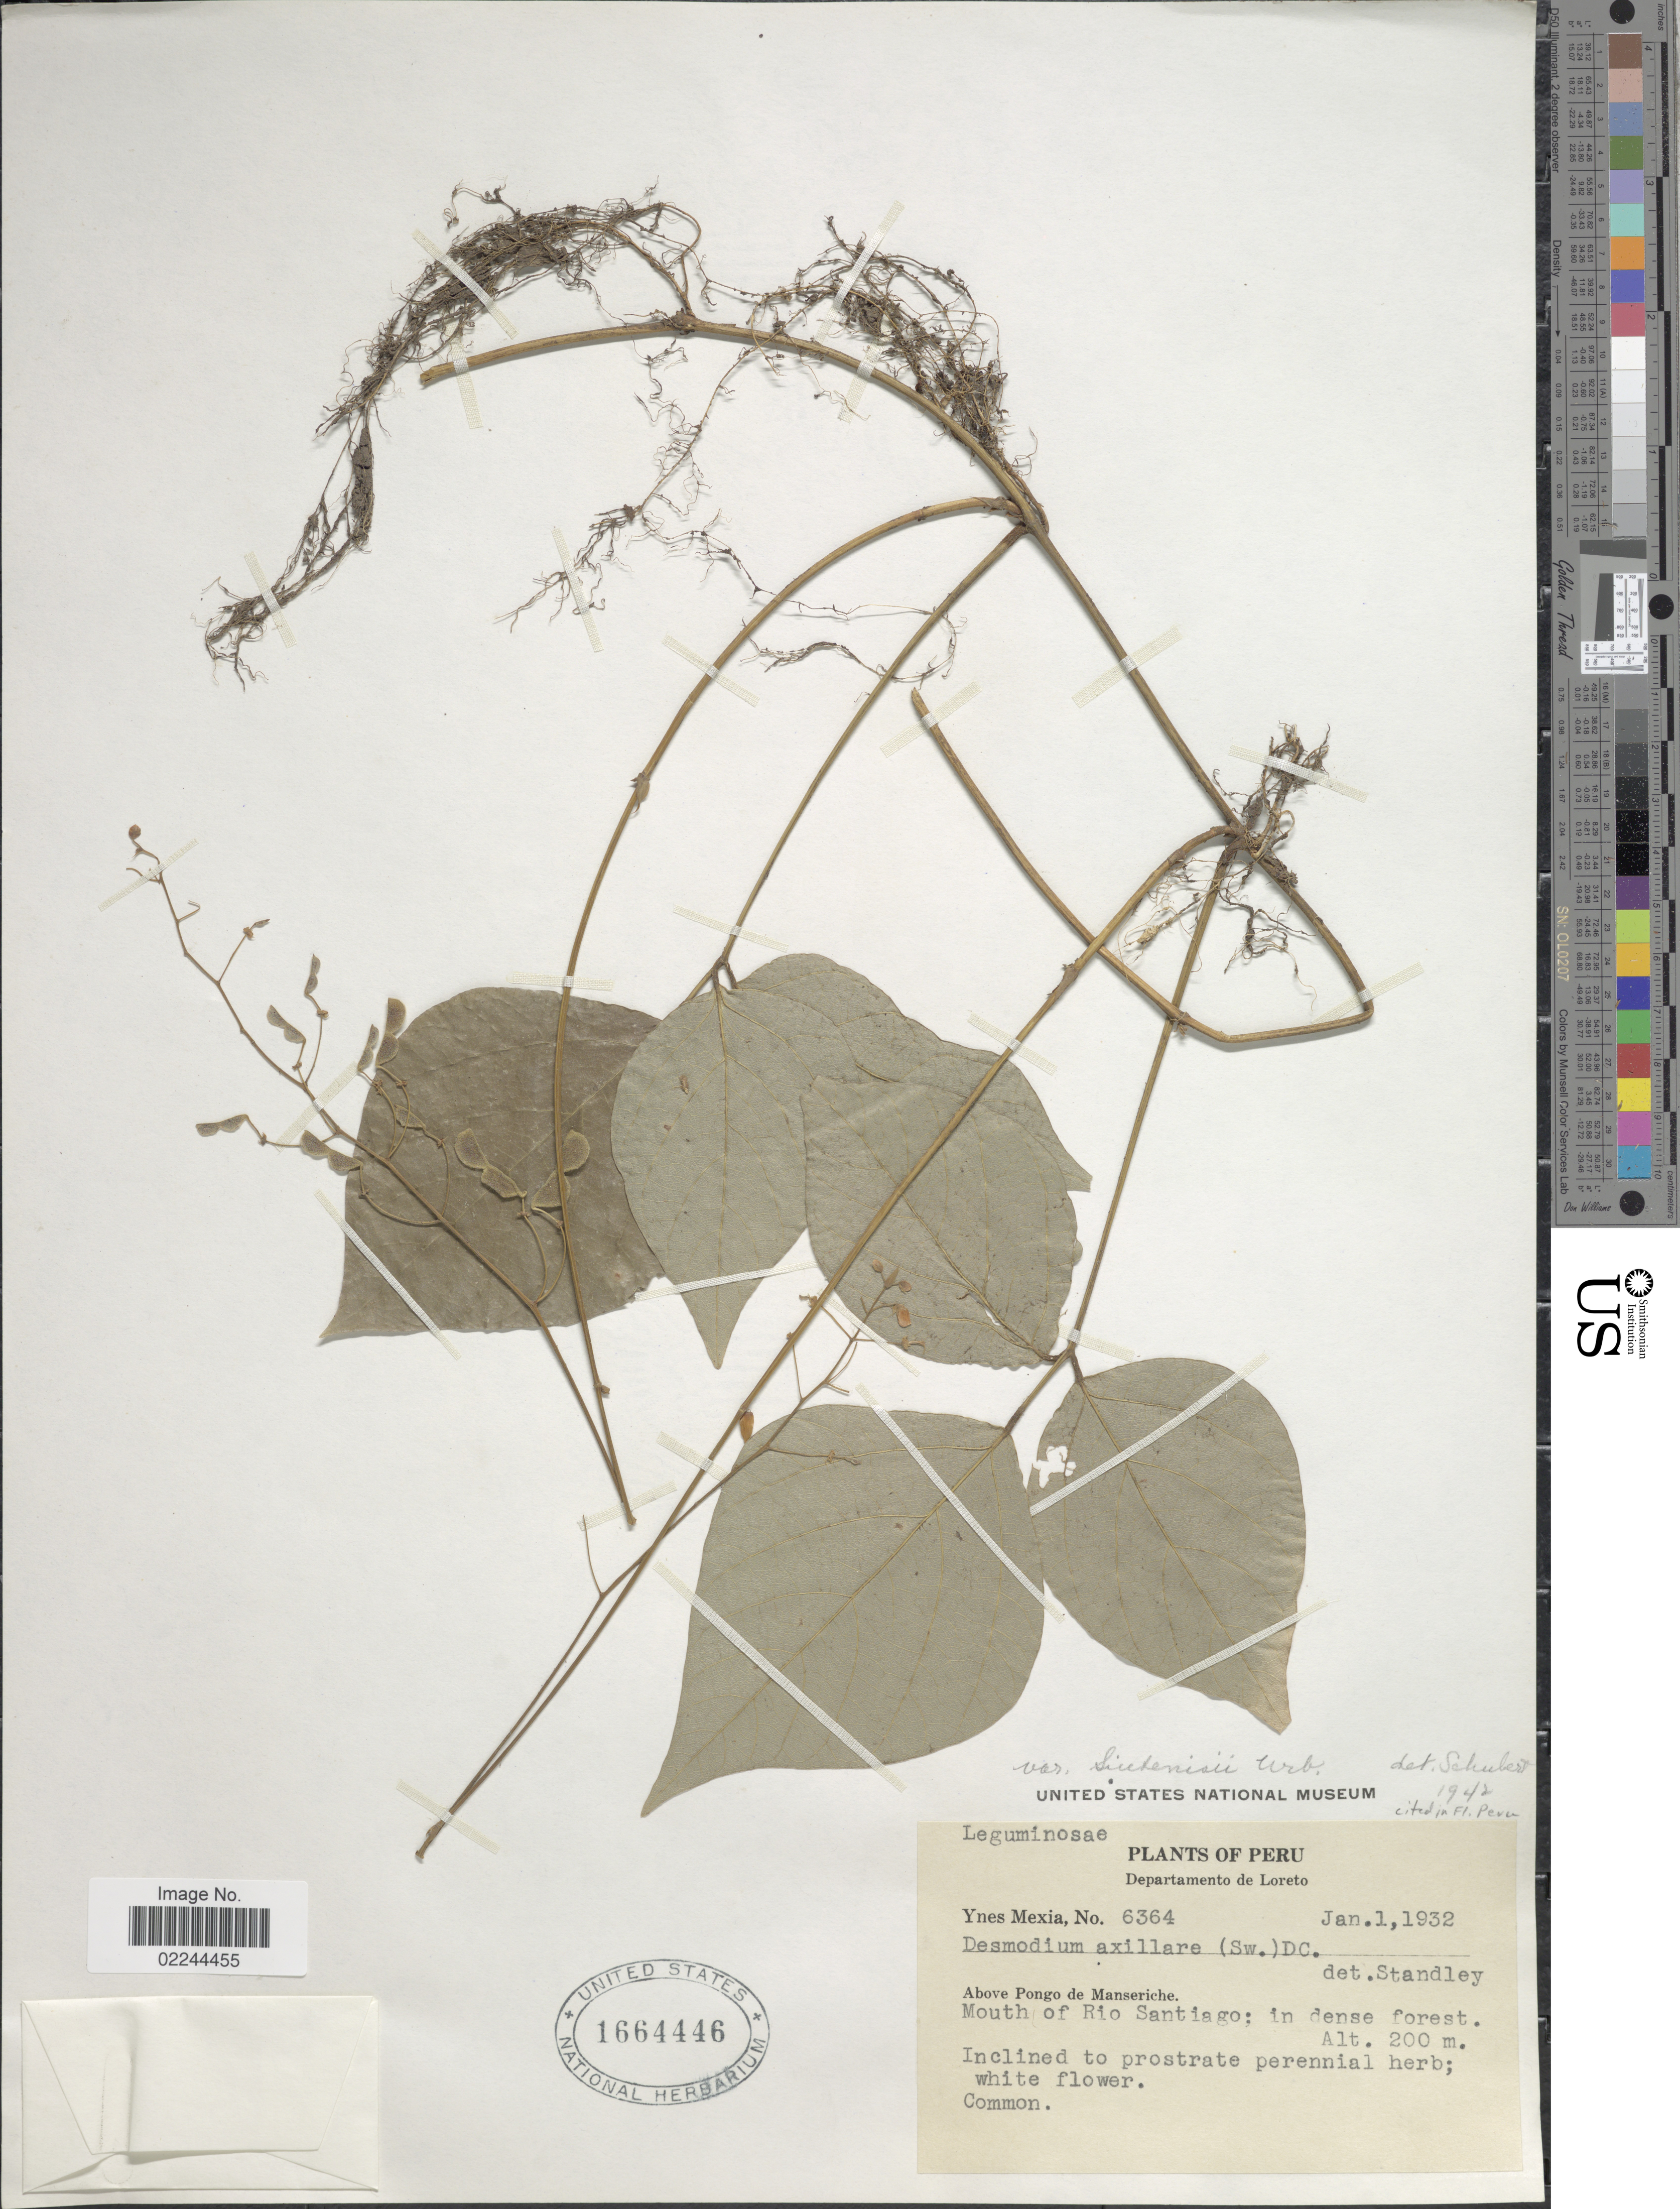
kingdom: Plantae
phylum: Tracheophyta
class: Magnoliopsida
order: Fabales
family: Fabaceae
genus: Desmodium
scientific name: Desmodium axillare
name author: (Sw.) DC.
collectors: Y. Mexia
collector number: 6364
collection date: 1932-01-01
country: Peru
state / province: Loreto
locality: Departamento de Loreto. Above Pongo de Manseriche. Mouth of Rio Santiago; in dense forest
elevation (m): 200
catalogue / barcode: US 1664446